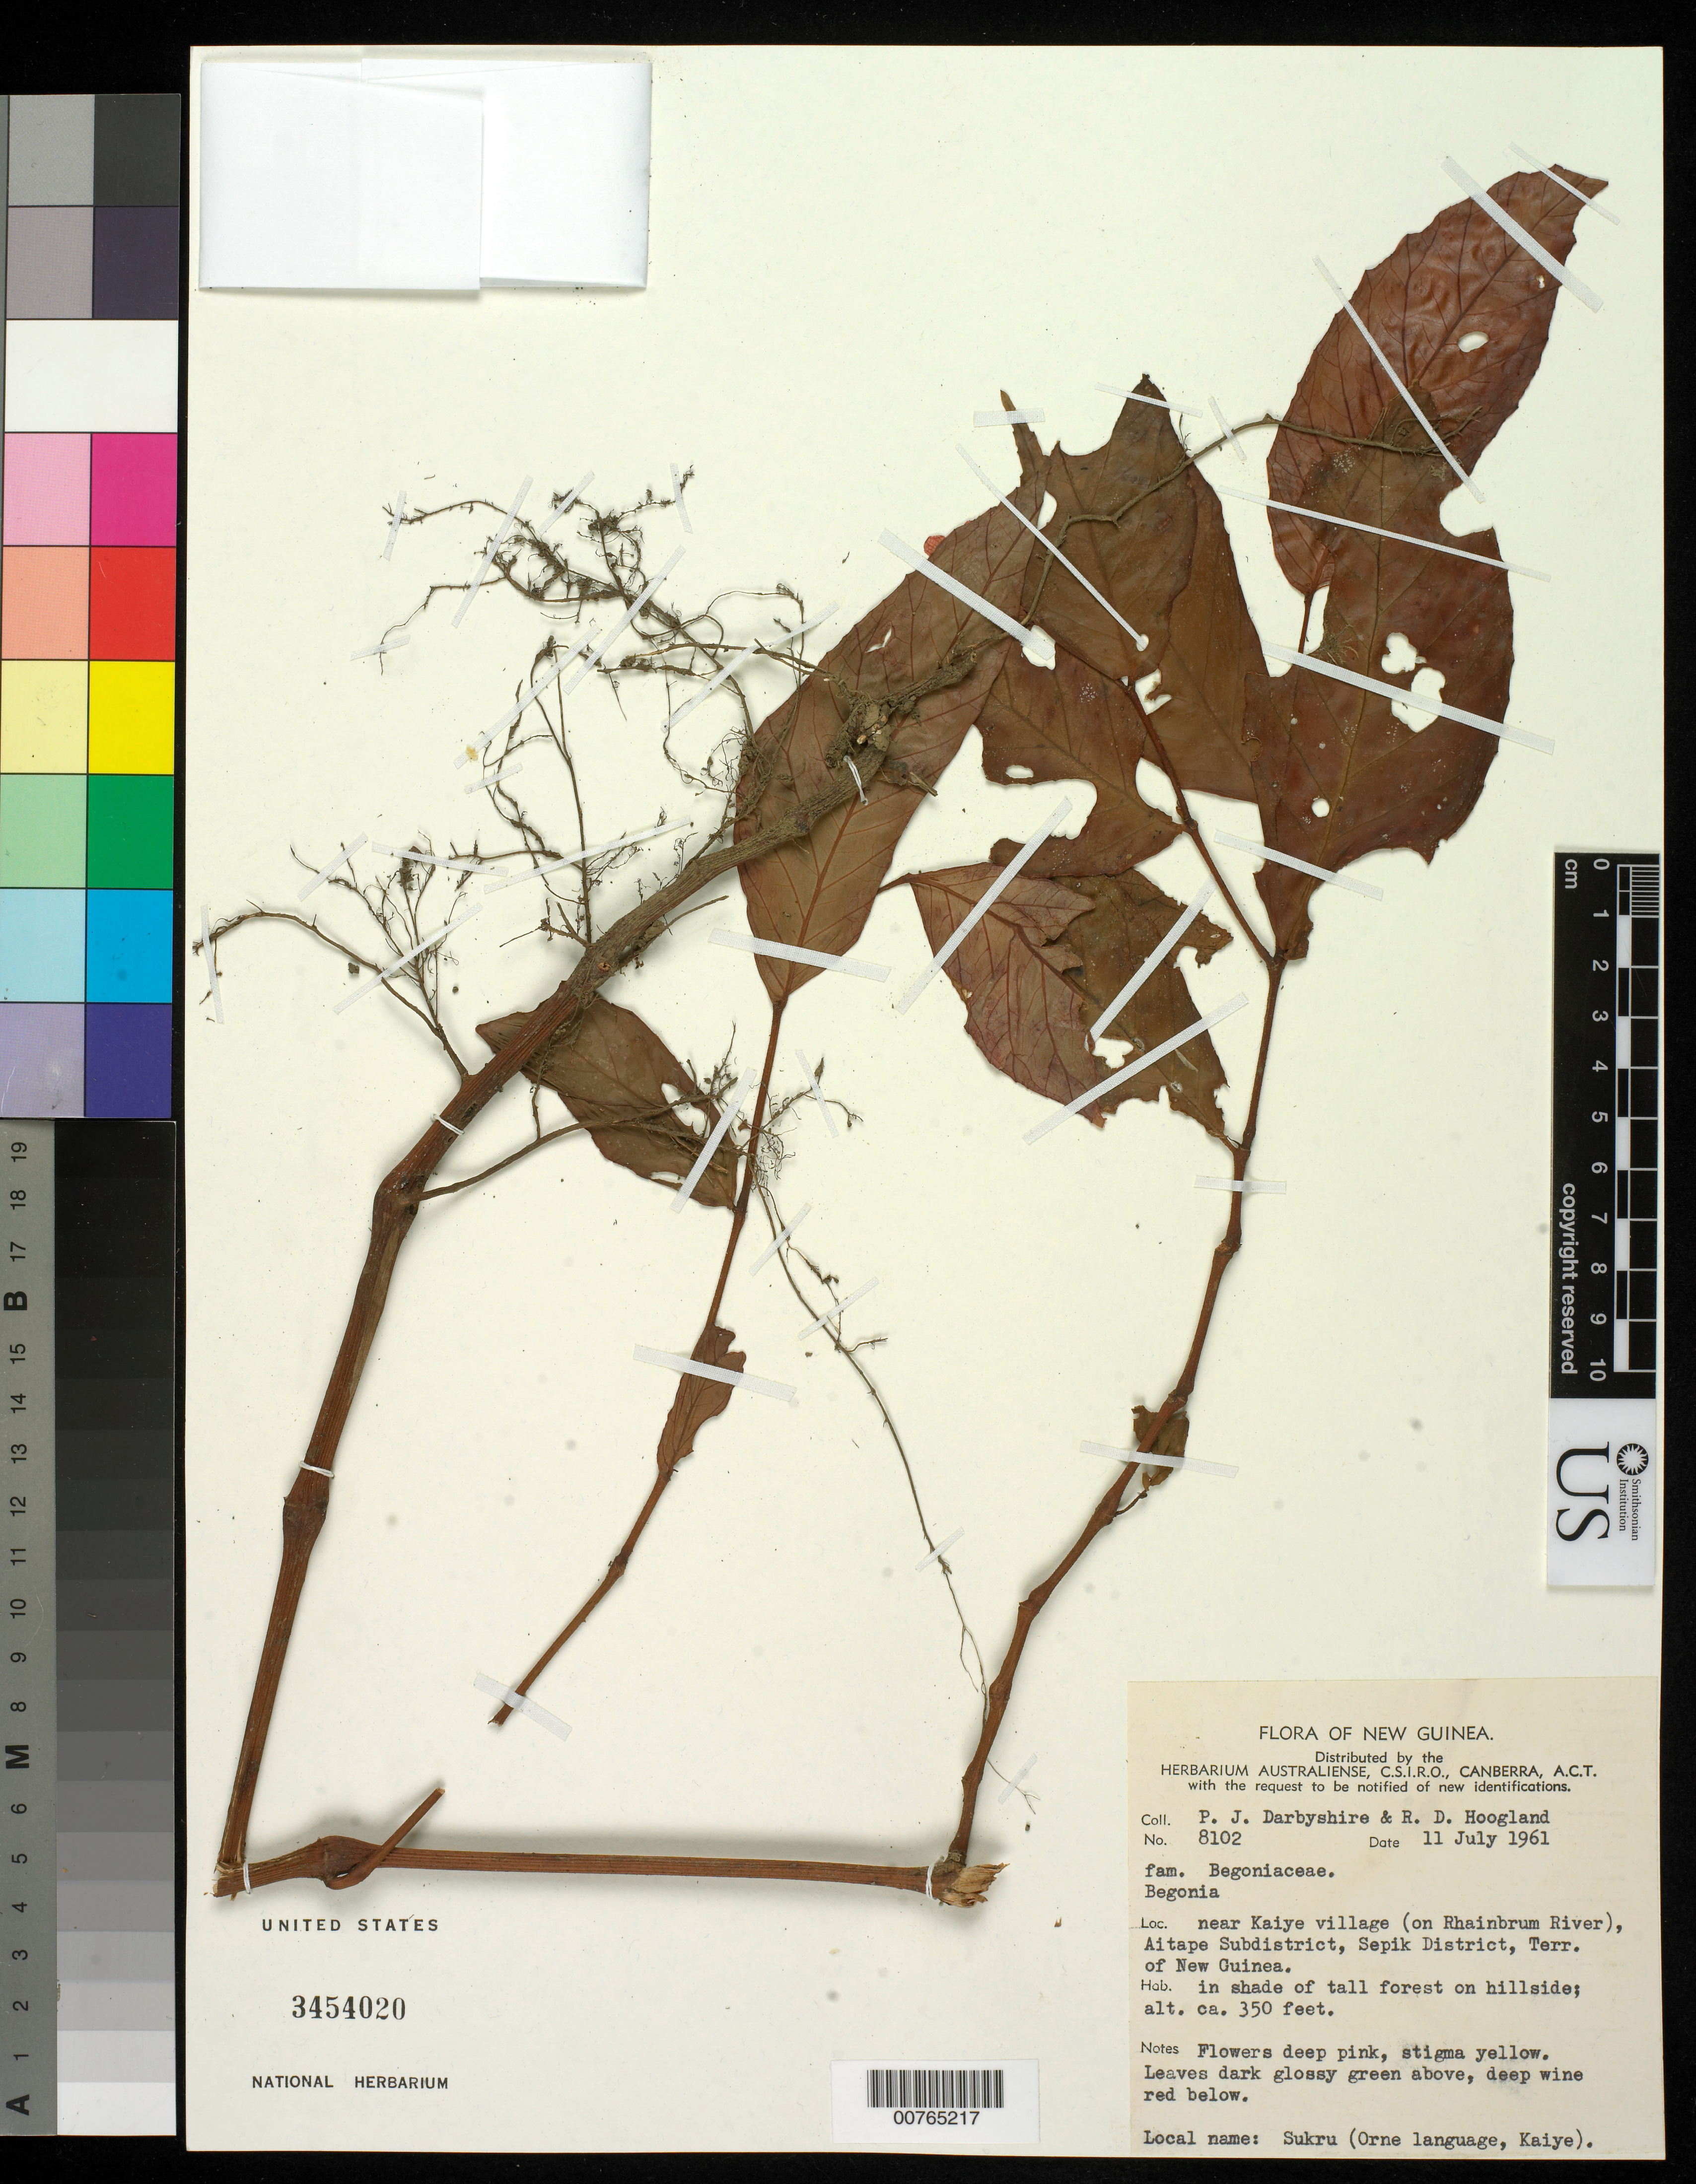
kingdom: Plantae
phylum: Tracheophyta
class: Magnoliopsida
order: Cucurbitales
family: Begoniaceae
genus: Begonia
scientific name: Begonia sp.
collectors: P. Darbyshire & R. D. Hoogland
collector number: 8102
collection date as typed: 11 Jul 1961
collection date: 1961-07-11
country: Papua New Guinea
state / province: Sandaun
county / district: Aitape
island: New Guinea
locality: Near Kaiye Village, on Rhainbrum River.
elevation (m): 107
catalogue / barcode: US 3454020